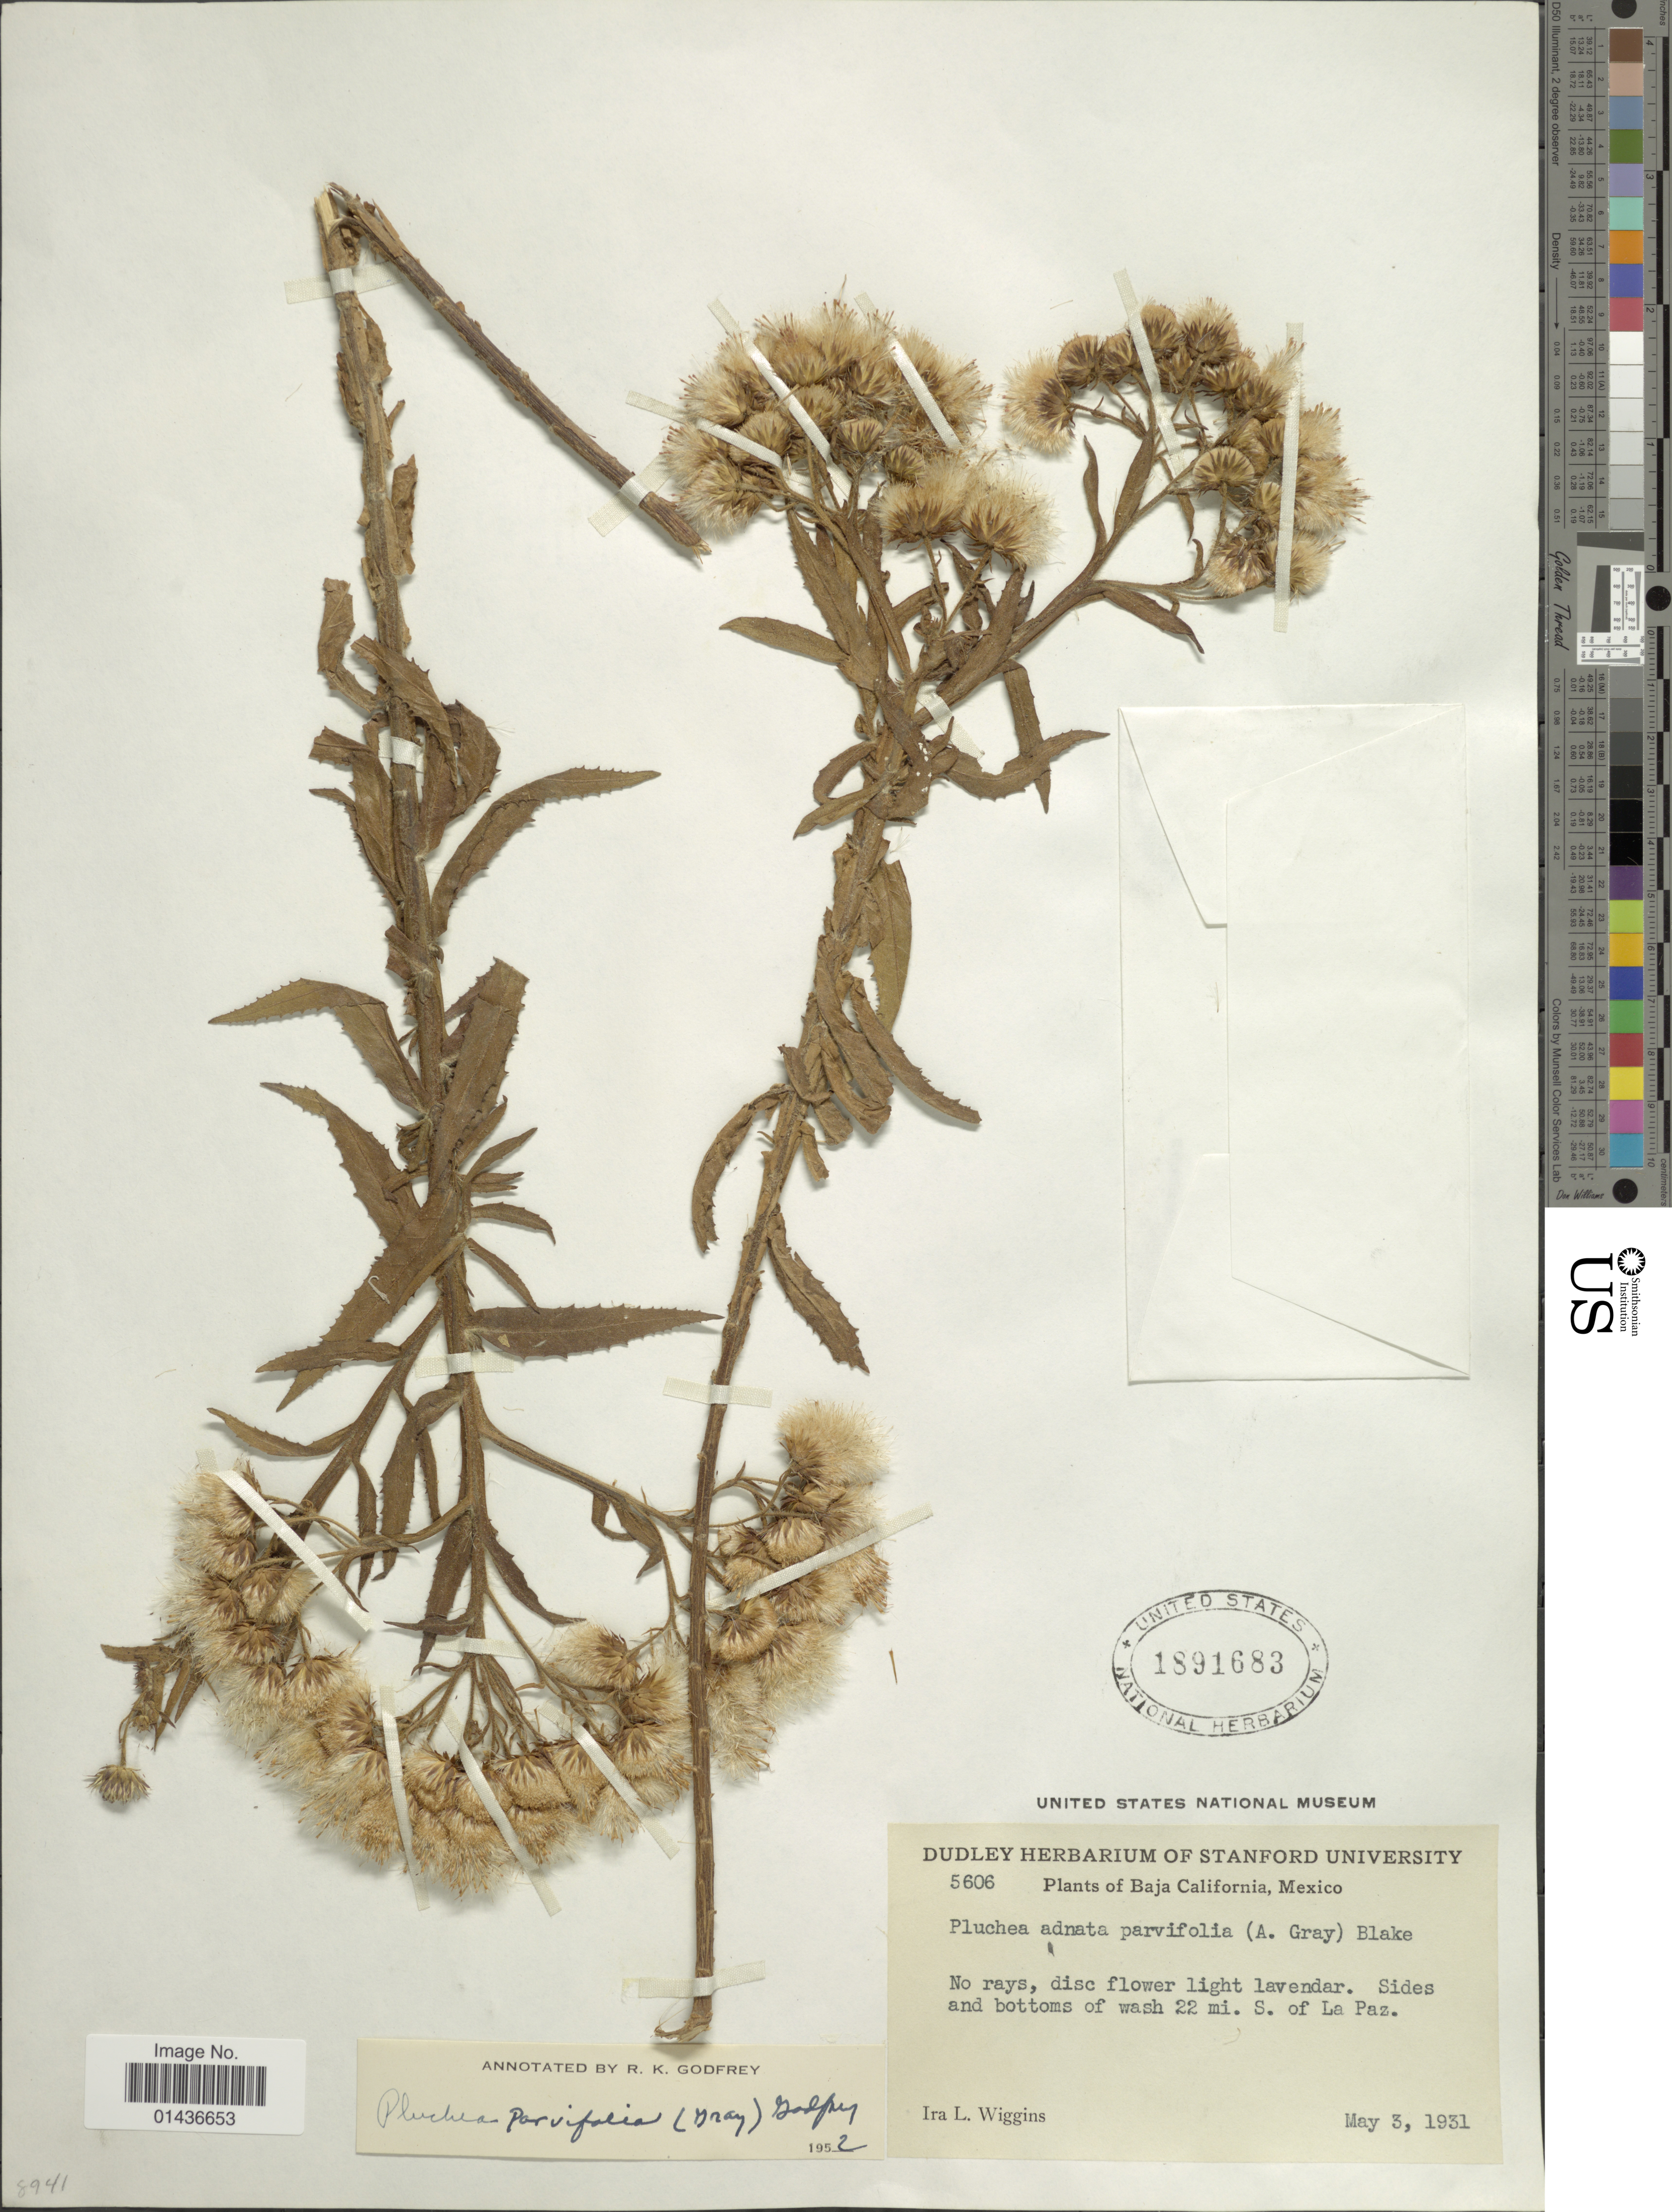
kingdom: Plantae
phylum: Tracheophyta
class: Magnoliopsida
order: Asterales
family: Asteraceae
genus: Pluchea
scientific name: Pluchea parvifolia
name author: (A. Gray) R.K. Godfrey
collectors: I. L. Wiggins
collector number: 5606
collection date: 1931-05-03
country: Mexico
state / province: Baja California Sur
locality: Sides and bottoms of wash 22 mi S of La Paz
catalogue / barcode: US 1891683